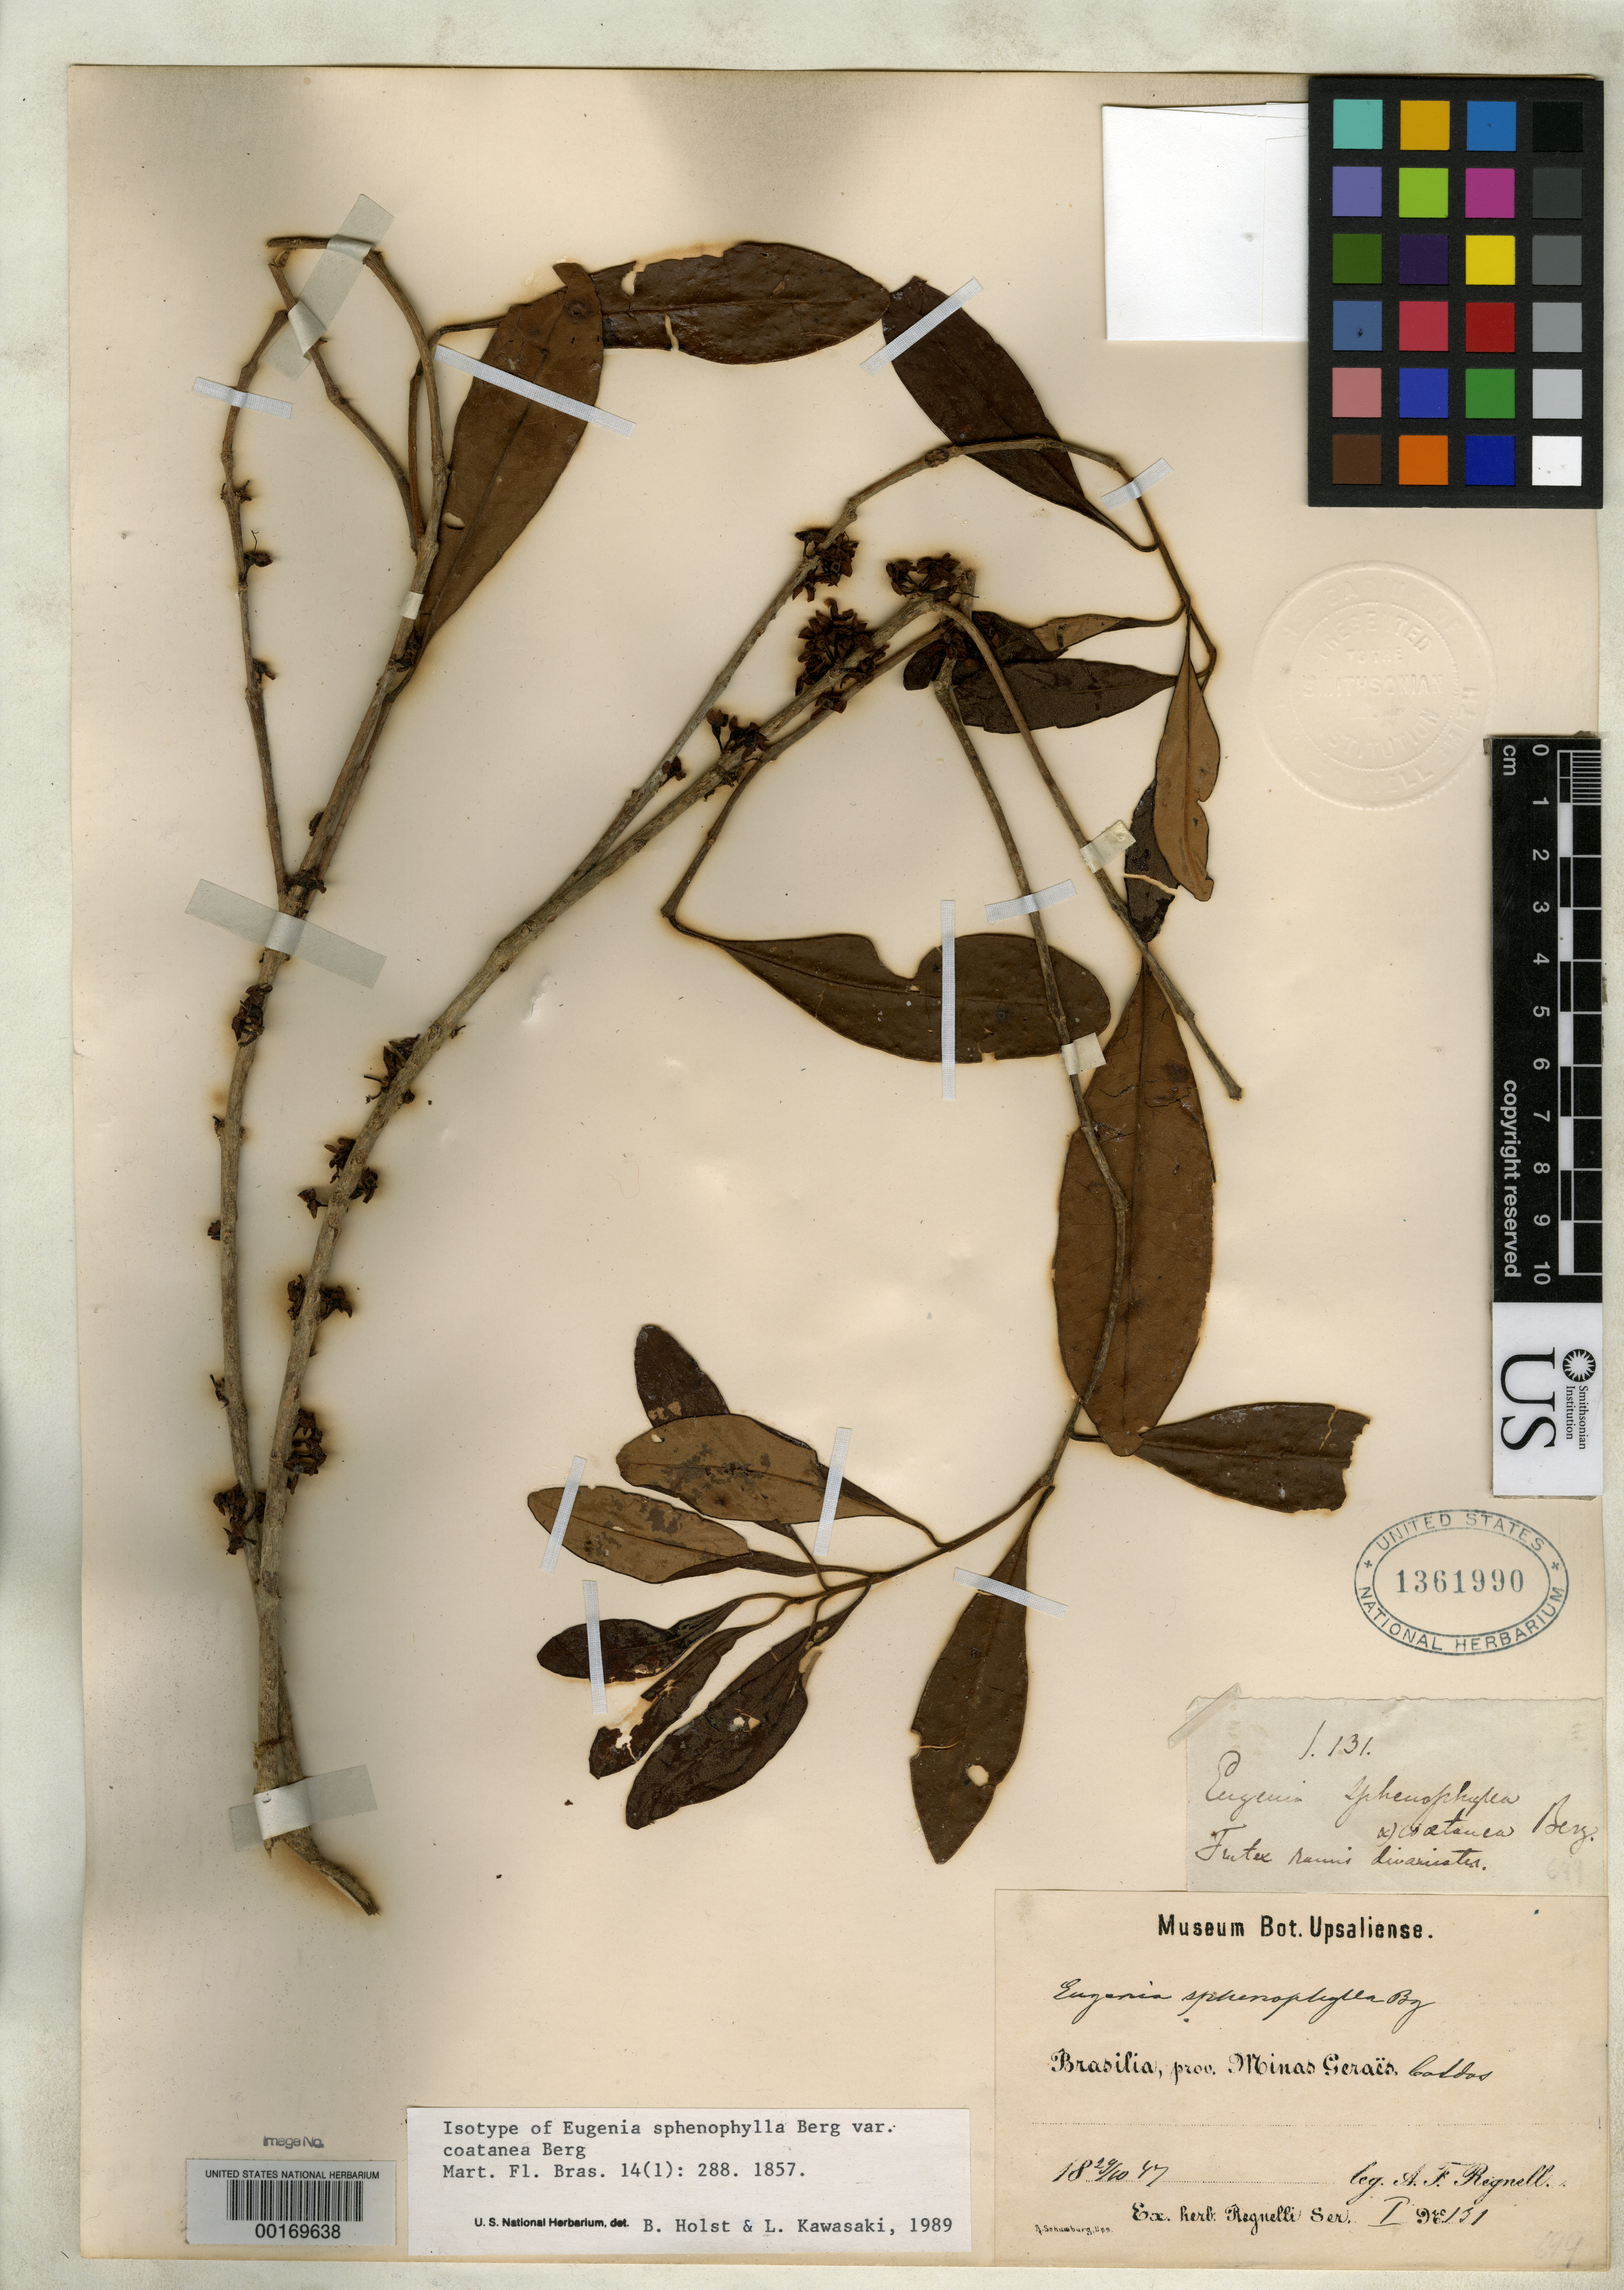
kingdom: Plantae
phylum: Tracheophyta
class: Magnoliopsida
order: Myrtales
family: Myrtaceae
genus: Eugenia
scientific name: Eugenia sphenophylla var. coaetanea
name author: O. Berg in Mart.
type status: Isotype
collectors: A. F. Regnell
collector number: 131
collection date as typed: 19 Oct 1847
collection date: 1847-10-19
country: Brazil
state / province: Minas Gerais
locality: Caldas.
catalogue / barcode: US 1361990